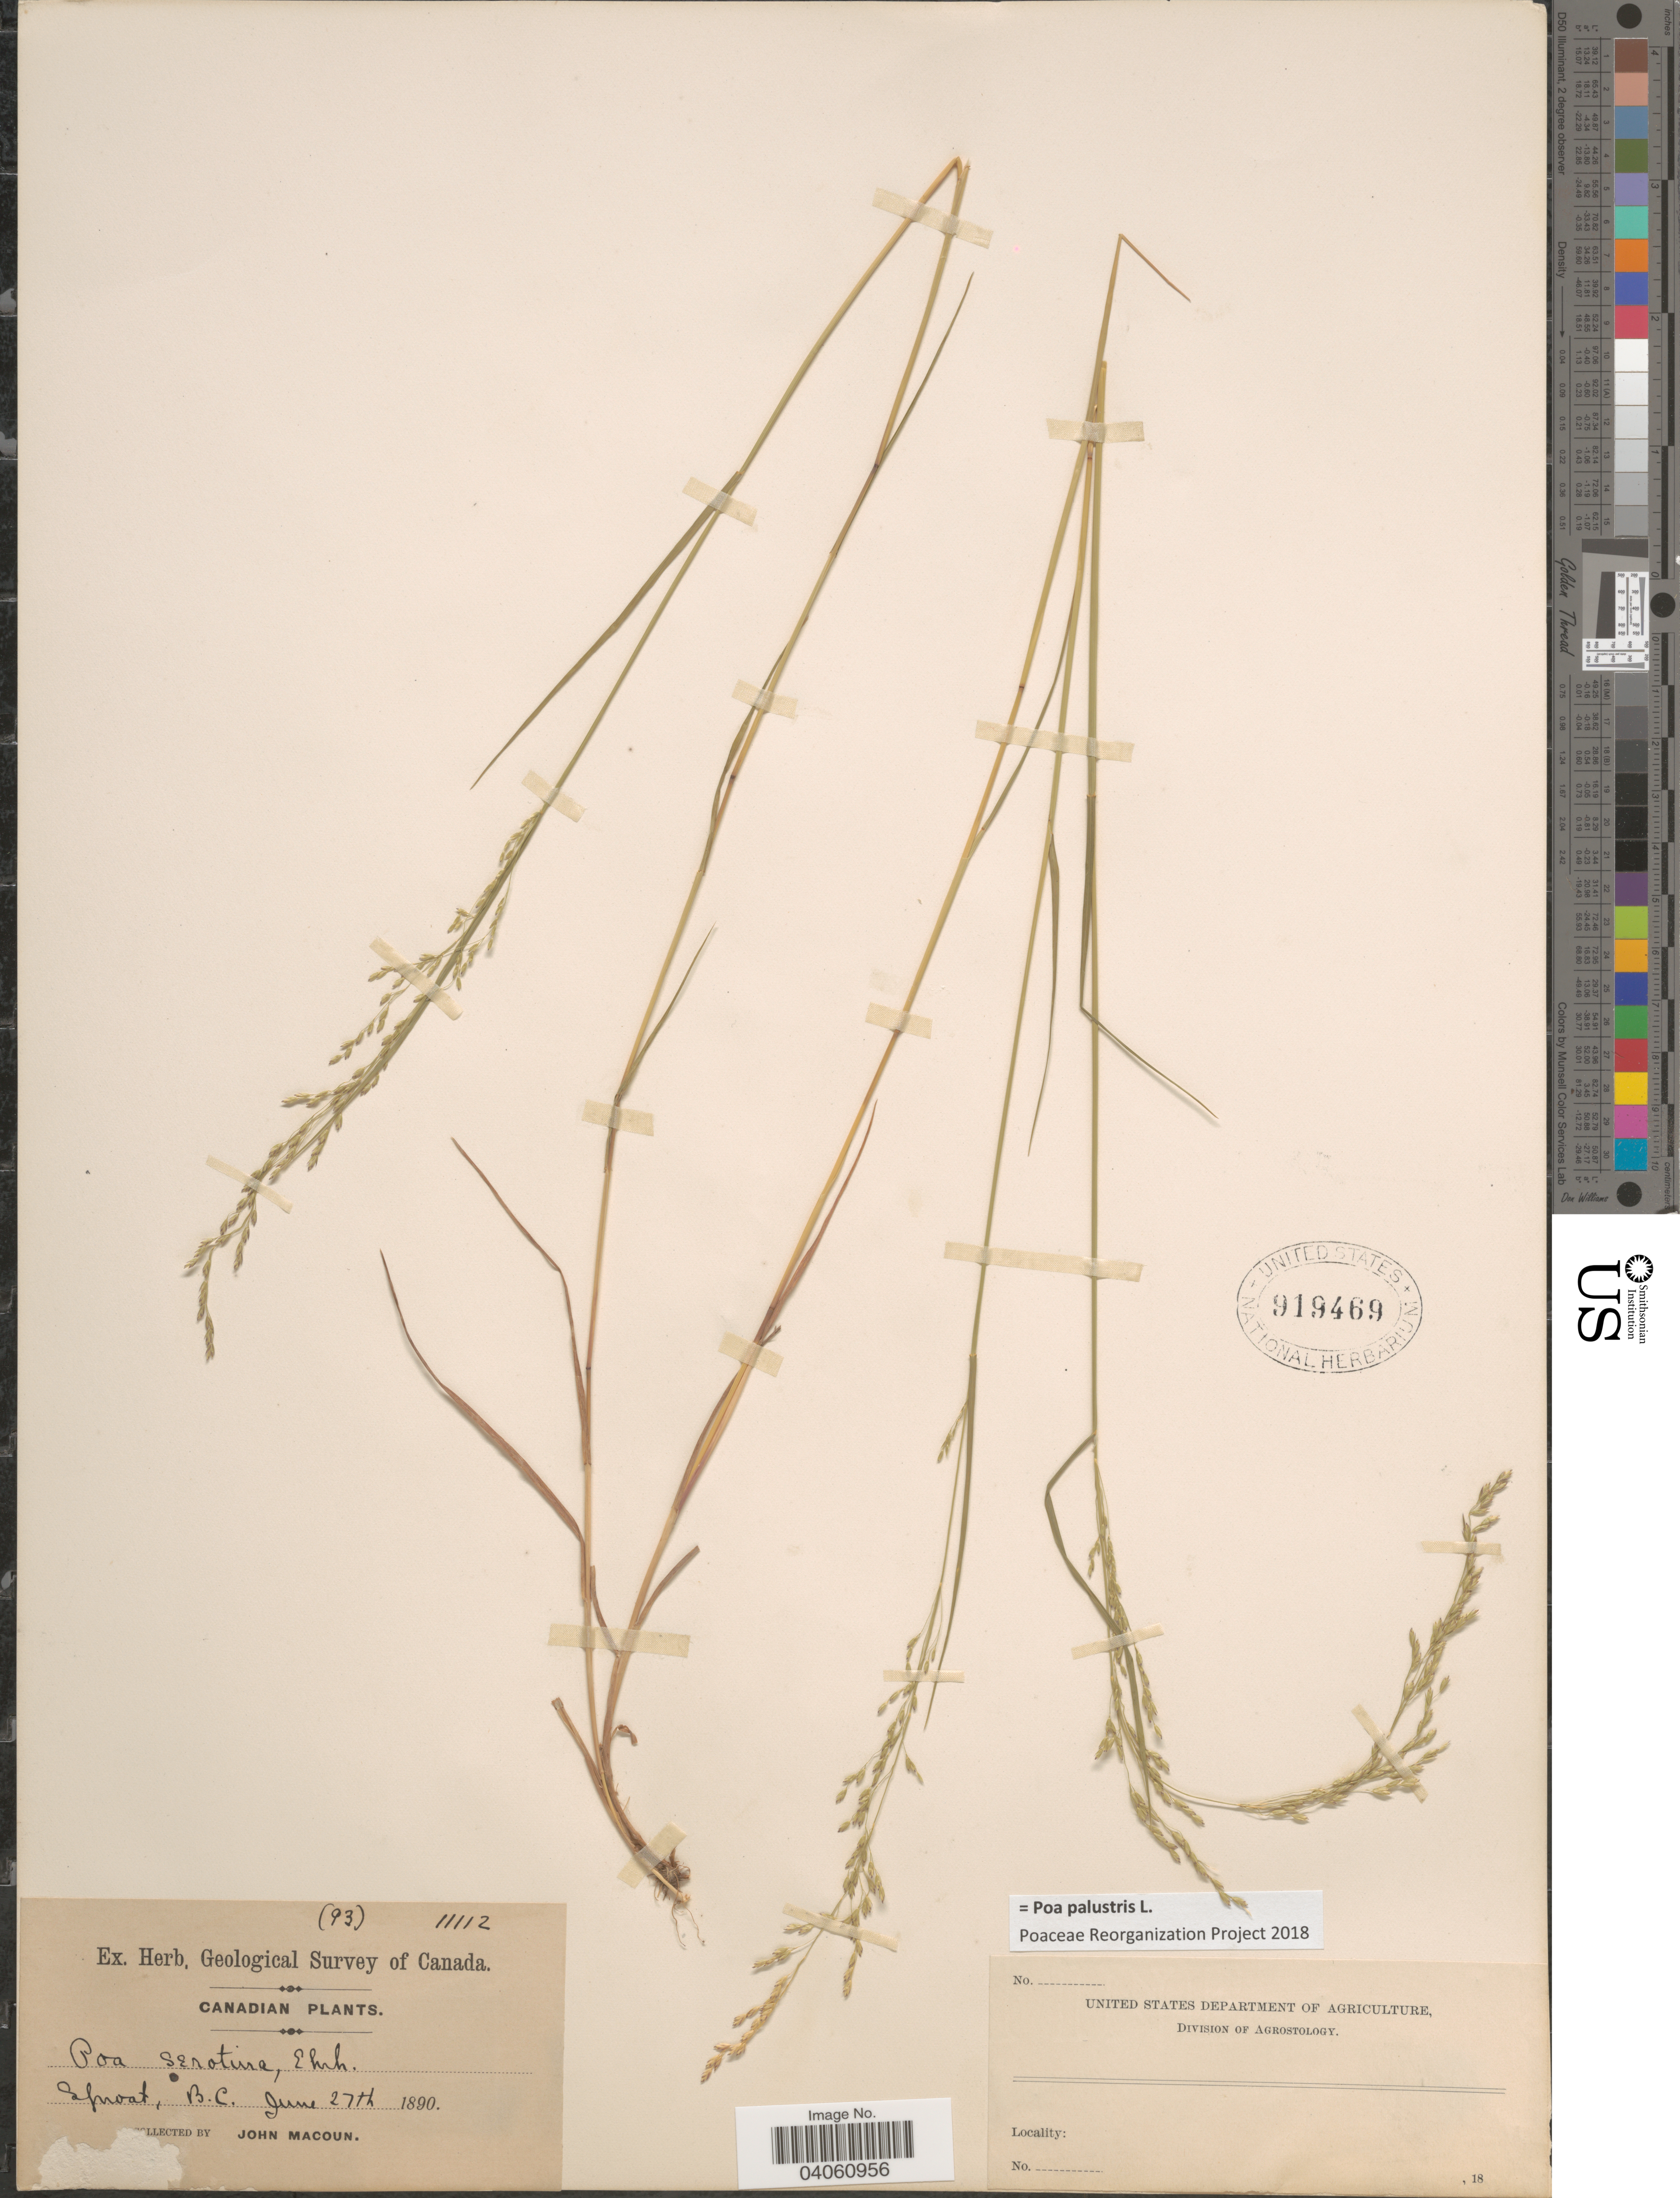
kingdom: Plantae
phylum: Tracheophyta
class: Liliopsida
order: Poales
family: Poaceae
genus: Poa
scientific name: Poa palustris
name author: L.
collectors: J. Macoun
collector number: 93/11112?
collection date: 1890-06-27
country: Canada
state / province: British Columbia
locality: Sproat.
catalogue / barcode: US 919469